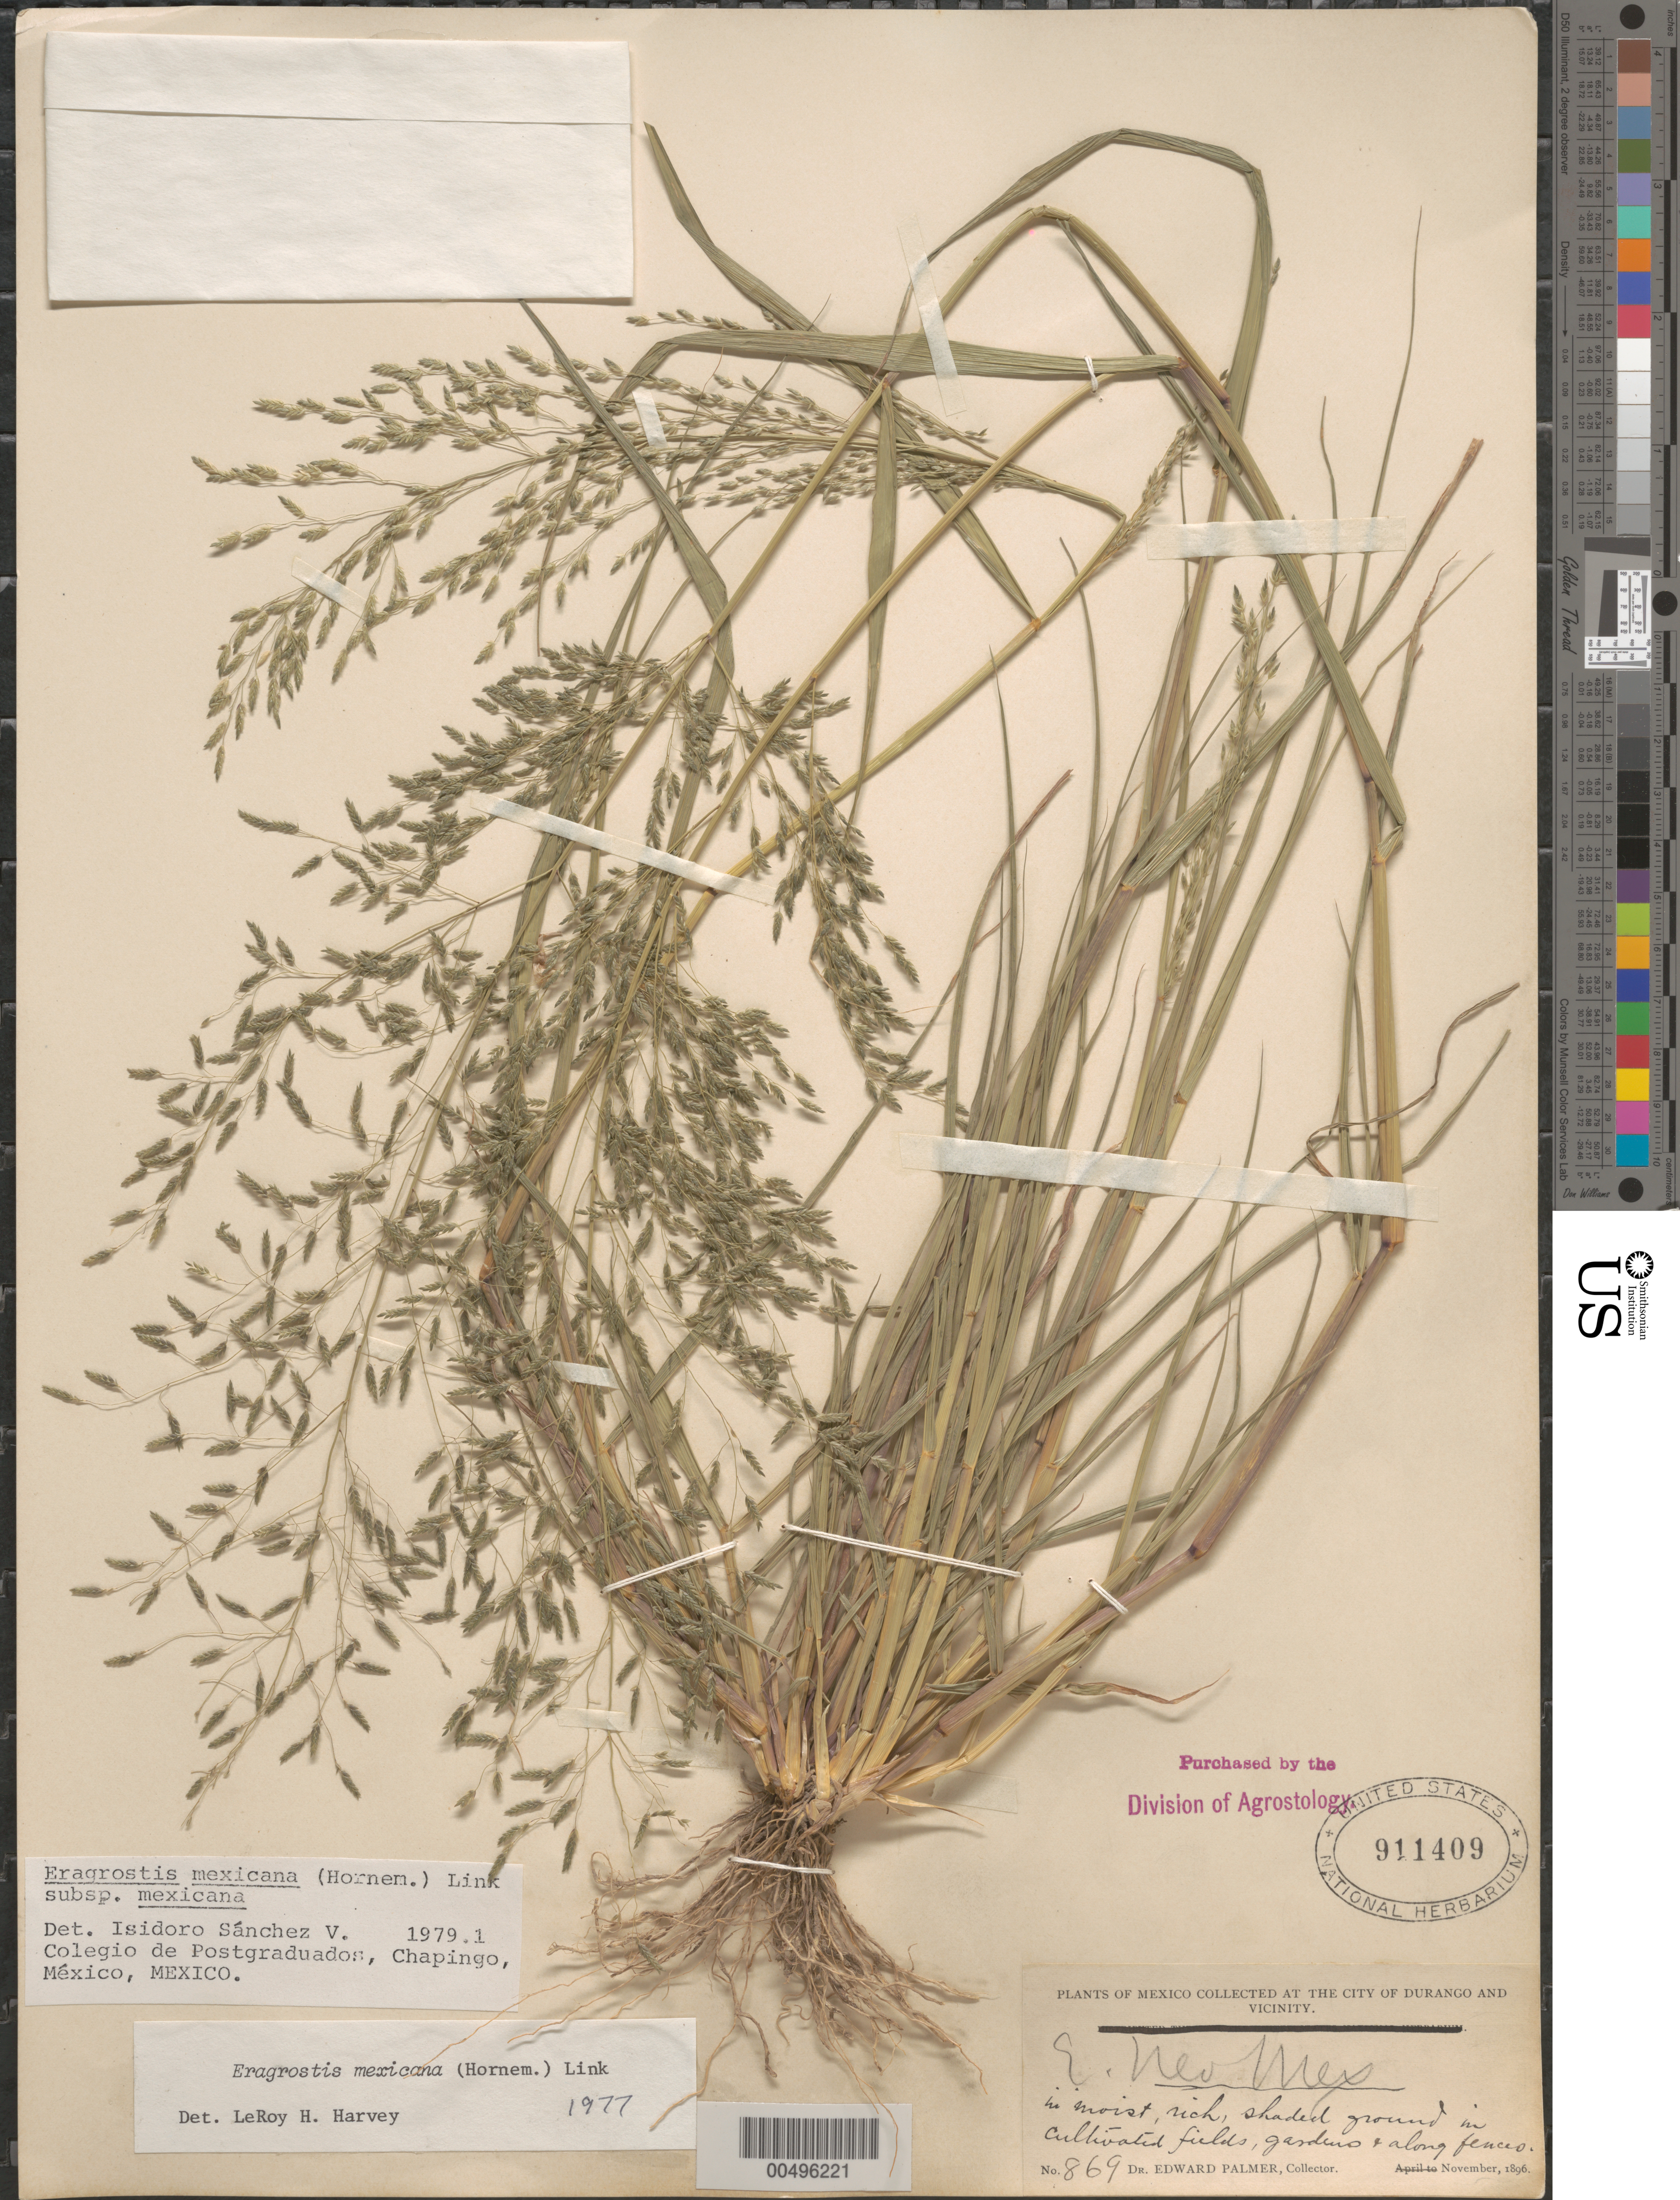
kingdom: Plantae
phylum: Tracheophyta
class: Liliopsida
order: Poales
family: Poaceae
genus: Eragrostis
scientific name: Eragrostis mexicana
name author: (Hornem.) Link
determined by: Sánchez Vega, I. M.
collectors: E. Palmer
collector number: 869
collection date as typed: Nov 1896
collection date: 1896-11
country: Mexico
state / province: Durango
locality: City of Durango and vicinity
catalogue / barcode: US 911409